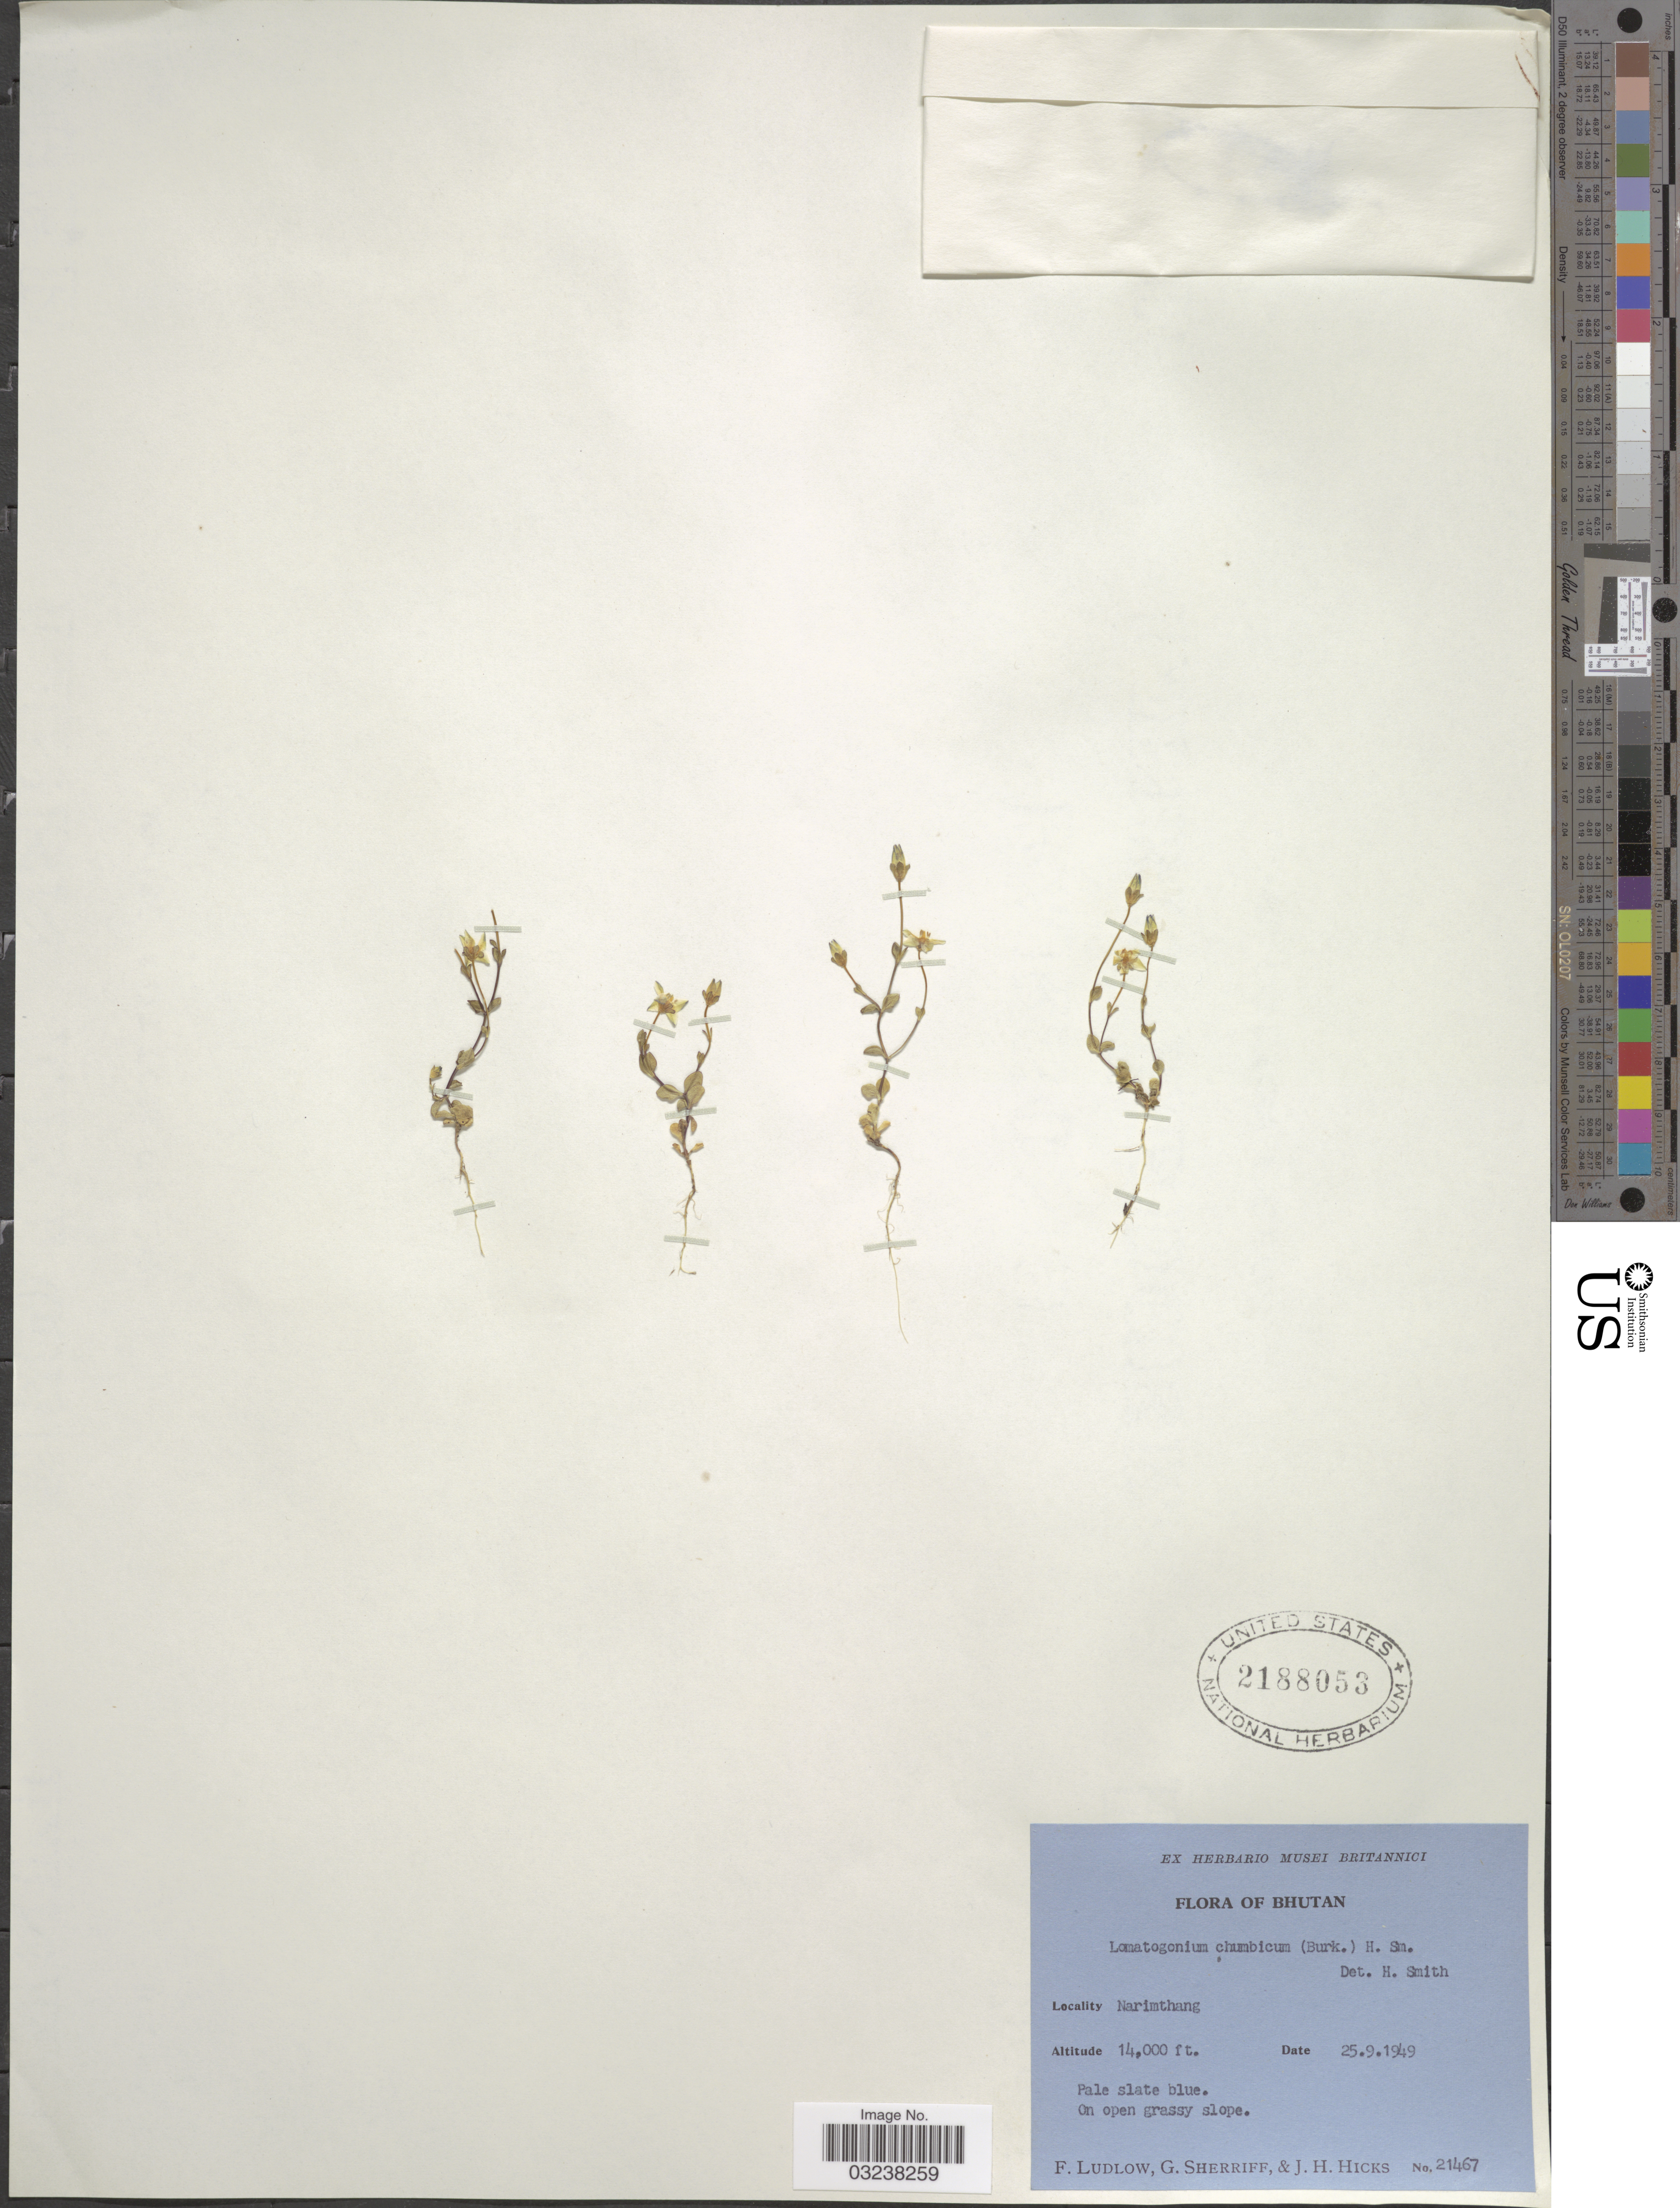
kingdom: Plantae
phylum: Tracheophyta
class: Magnoliopsida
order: Gentianales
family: Gentianaceae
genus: Lomatogonium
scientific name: Lomatogonium chumbicum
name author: (Burkill) Harry Sm.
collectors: F. Ludlow, G. Sherriff & J. H. Hicks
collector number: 21467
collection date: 1949-09-25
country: Bhutan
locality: Narimthang.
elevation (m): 4267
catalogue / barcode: US 2188053